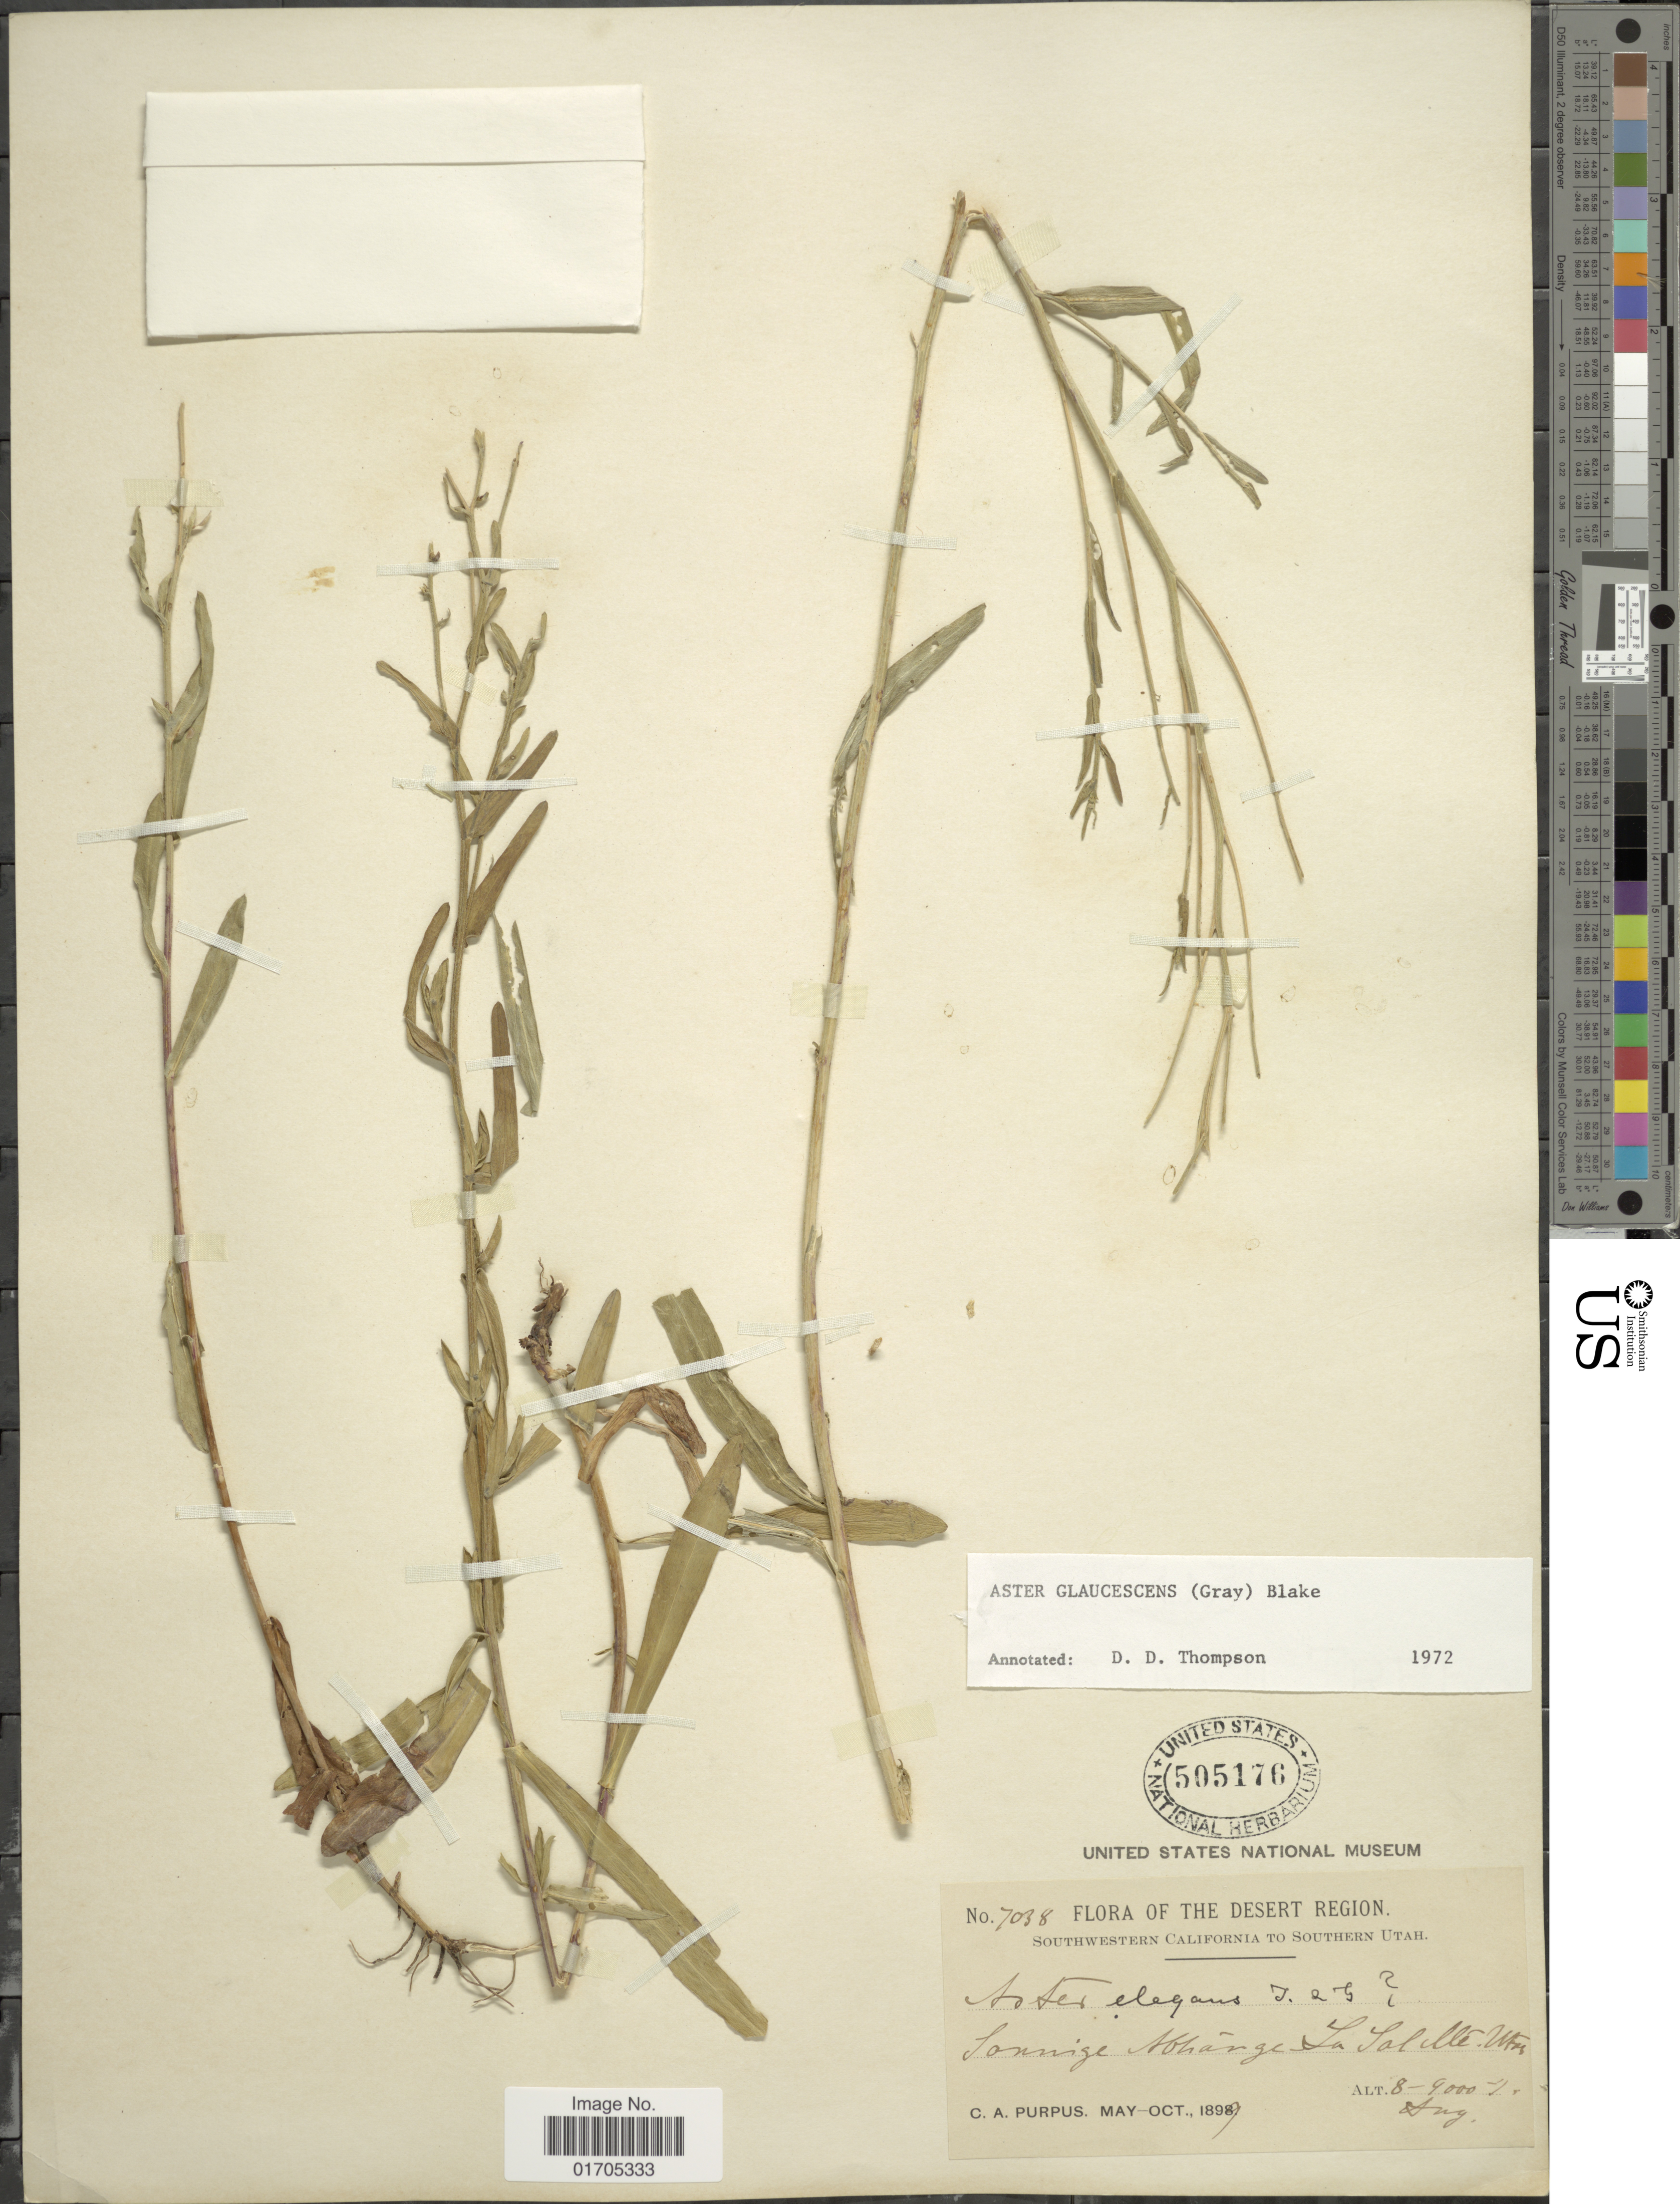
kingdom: Plantae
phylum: Tracheophyta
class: Magnoliopsida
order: Asterales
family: Asteraceae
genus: Eucephalus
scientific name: Eucephalus glaucescens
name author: (A. Gray) Greene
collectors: C. A. Purpus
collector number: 7038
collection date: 1899-08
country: United States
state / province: Utah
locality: Southwestern California to Southern Utah, Sonnige Abhänge La Sal Mt.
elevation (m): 2438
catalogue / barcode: US 505176